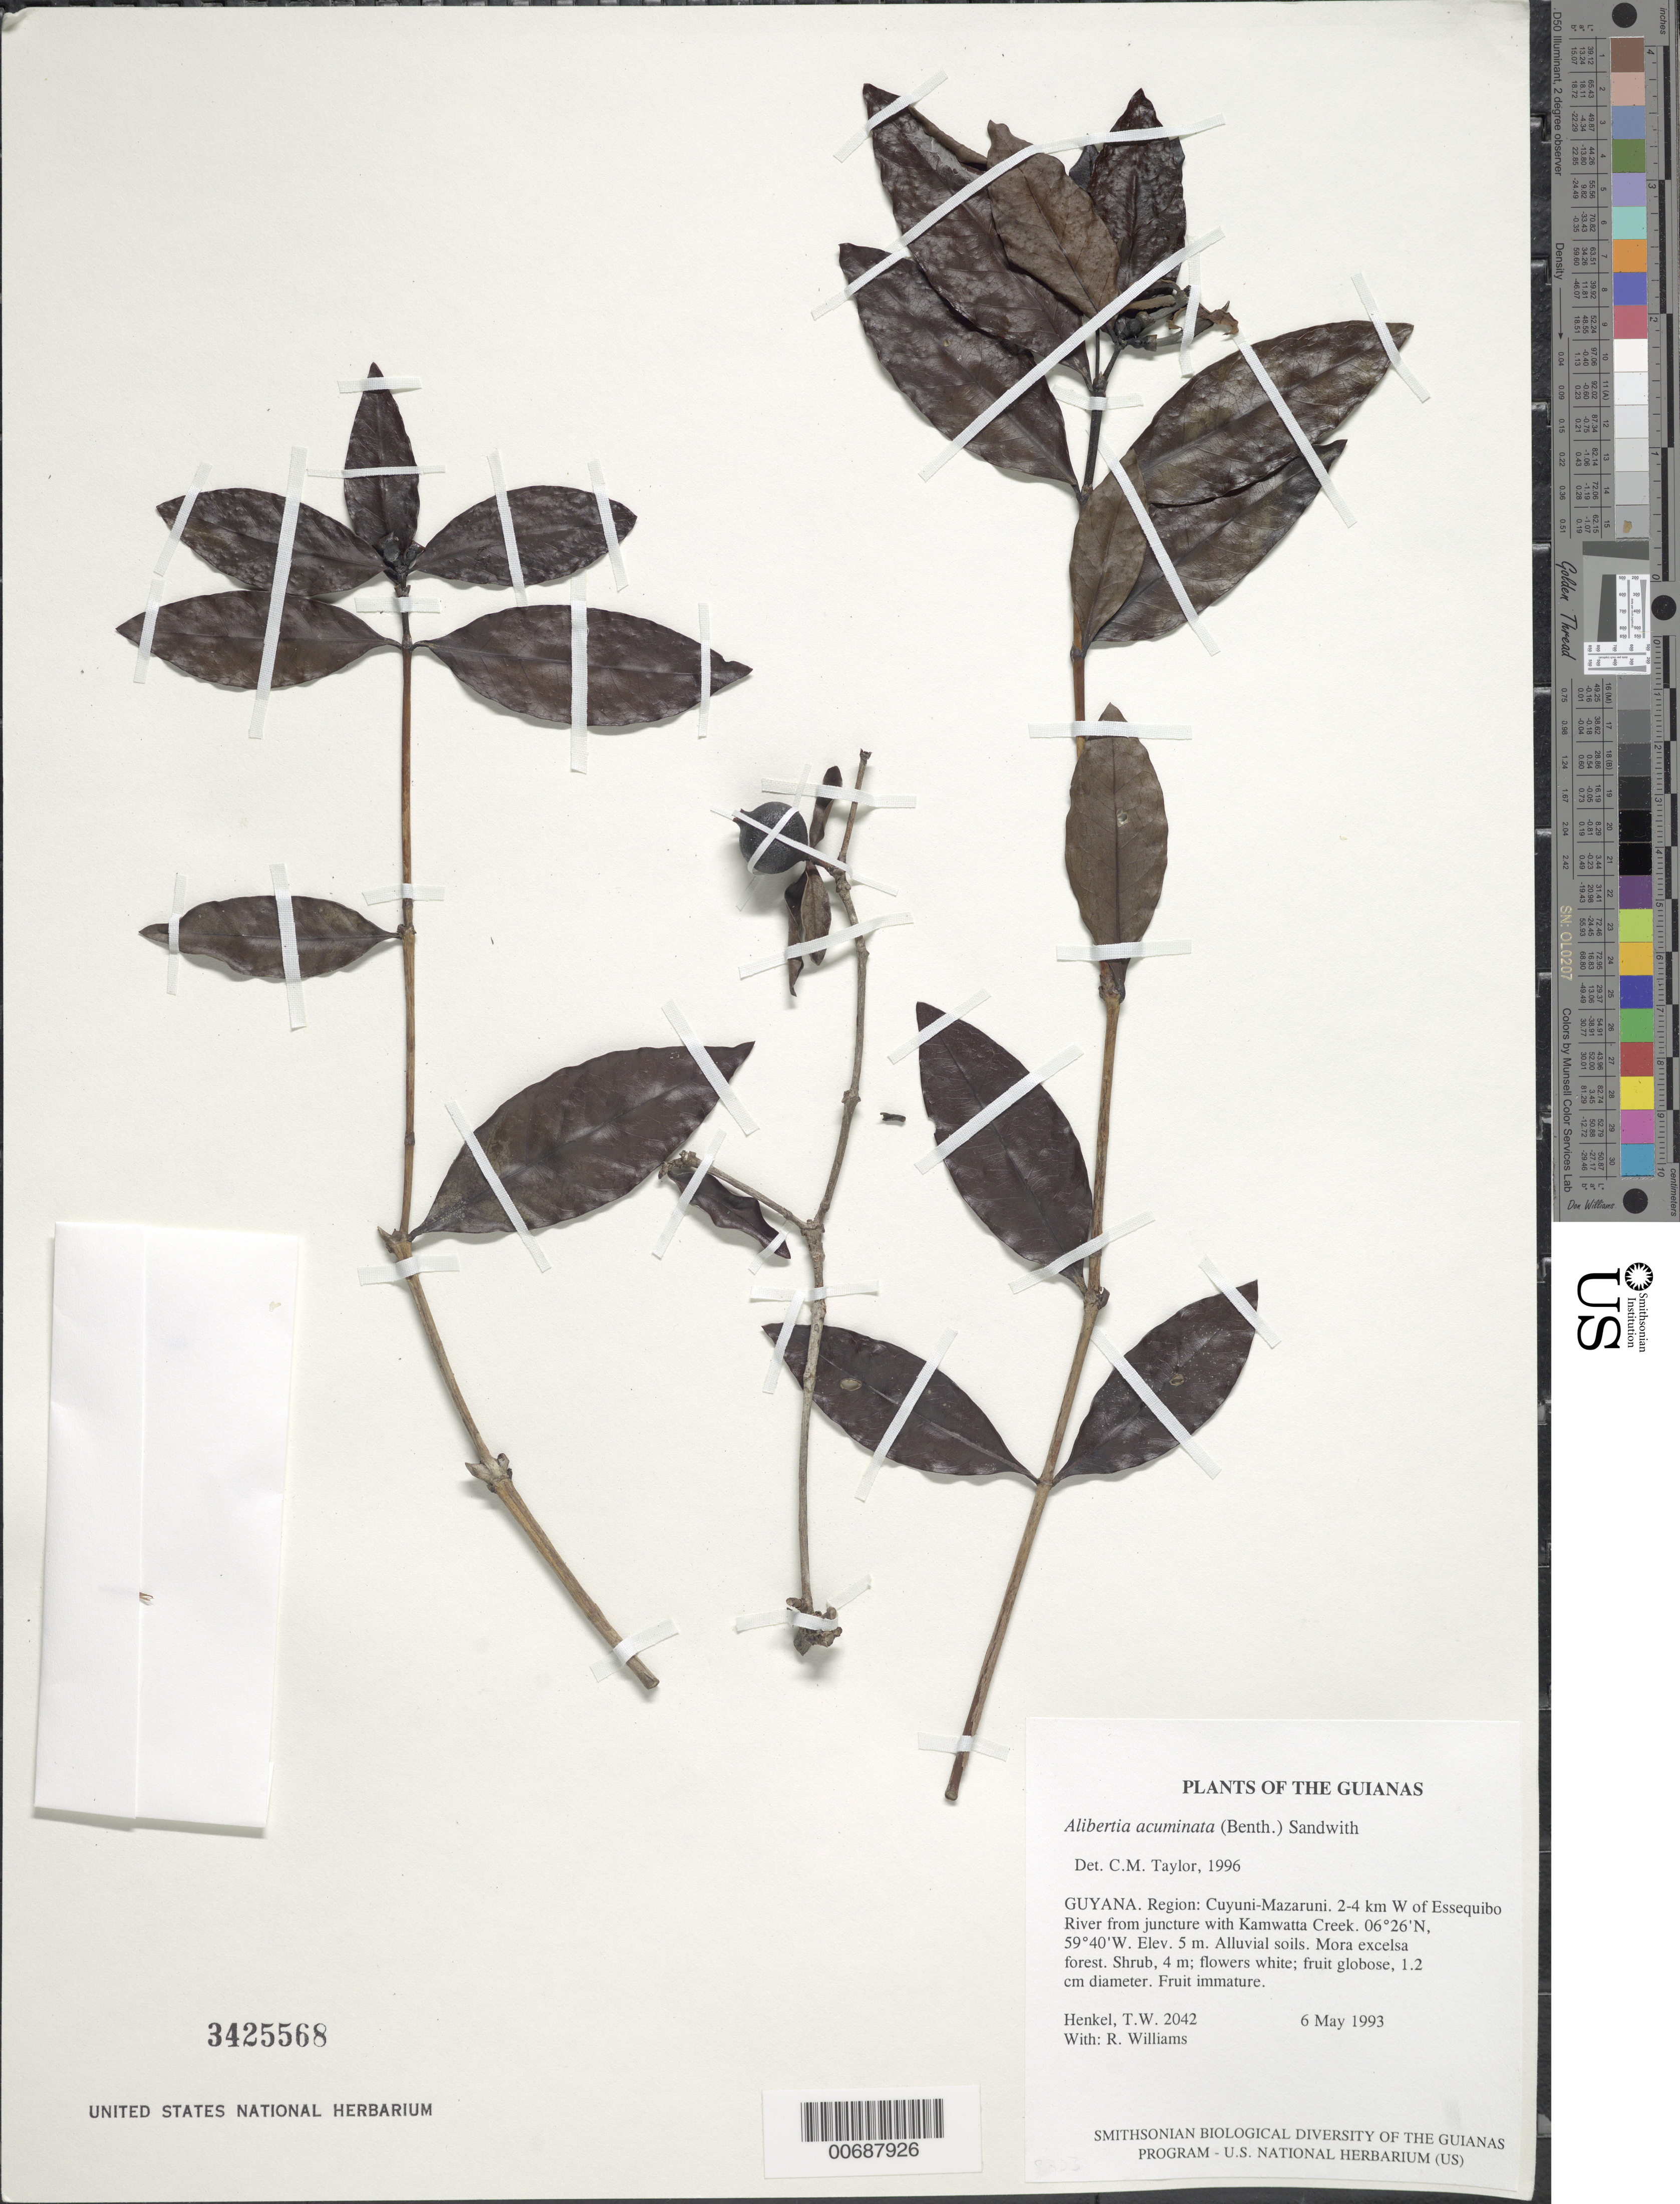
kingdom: Plantae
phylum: Tracheophyta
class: Magnoliopsida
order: Gentianales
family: Rubiaceae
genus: Alibertia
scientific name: Alibertia acuminata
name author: (Benth.) Sandwith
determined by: Taylor, Charlotte M.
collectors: T. Henkel & R. Williams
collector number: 2042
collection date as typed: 6 May 1993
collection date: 1993-05-06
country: Guyana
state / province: Cuyuni-Mazaruni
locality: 2-4 km W of Essequibo River from juncture with Kamwatta Creek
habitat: Alluvial soils. Mora excelsa forest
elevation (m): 5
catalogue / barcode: US 3425568